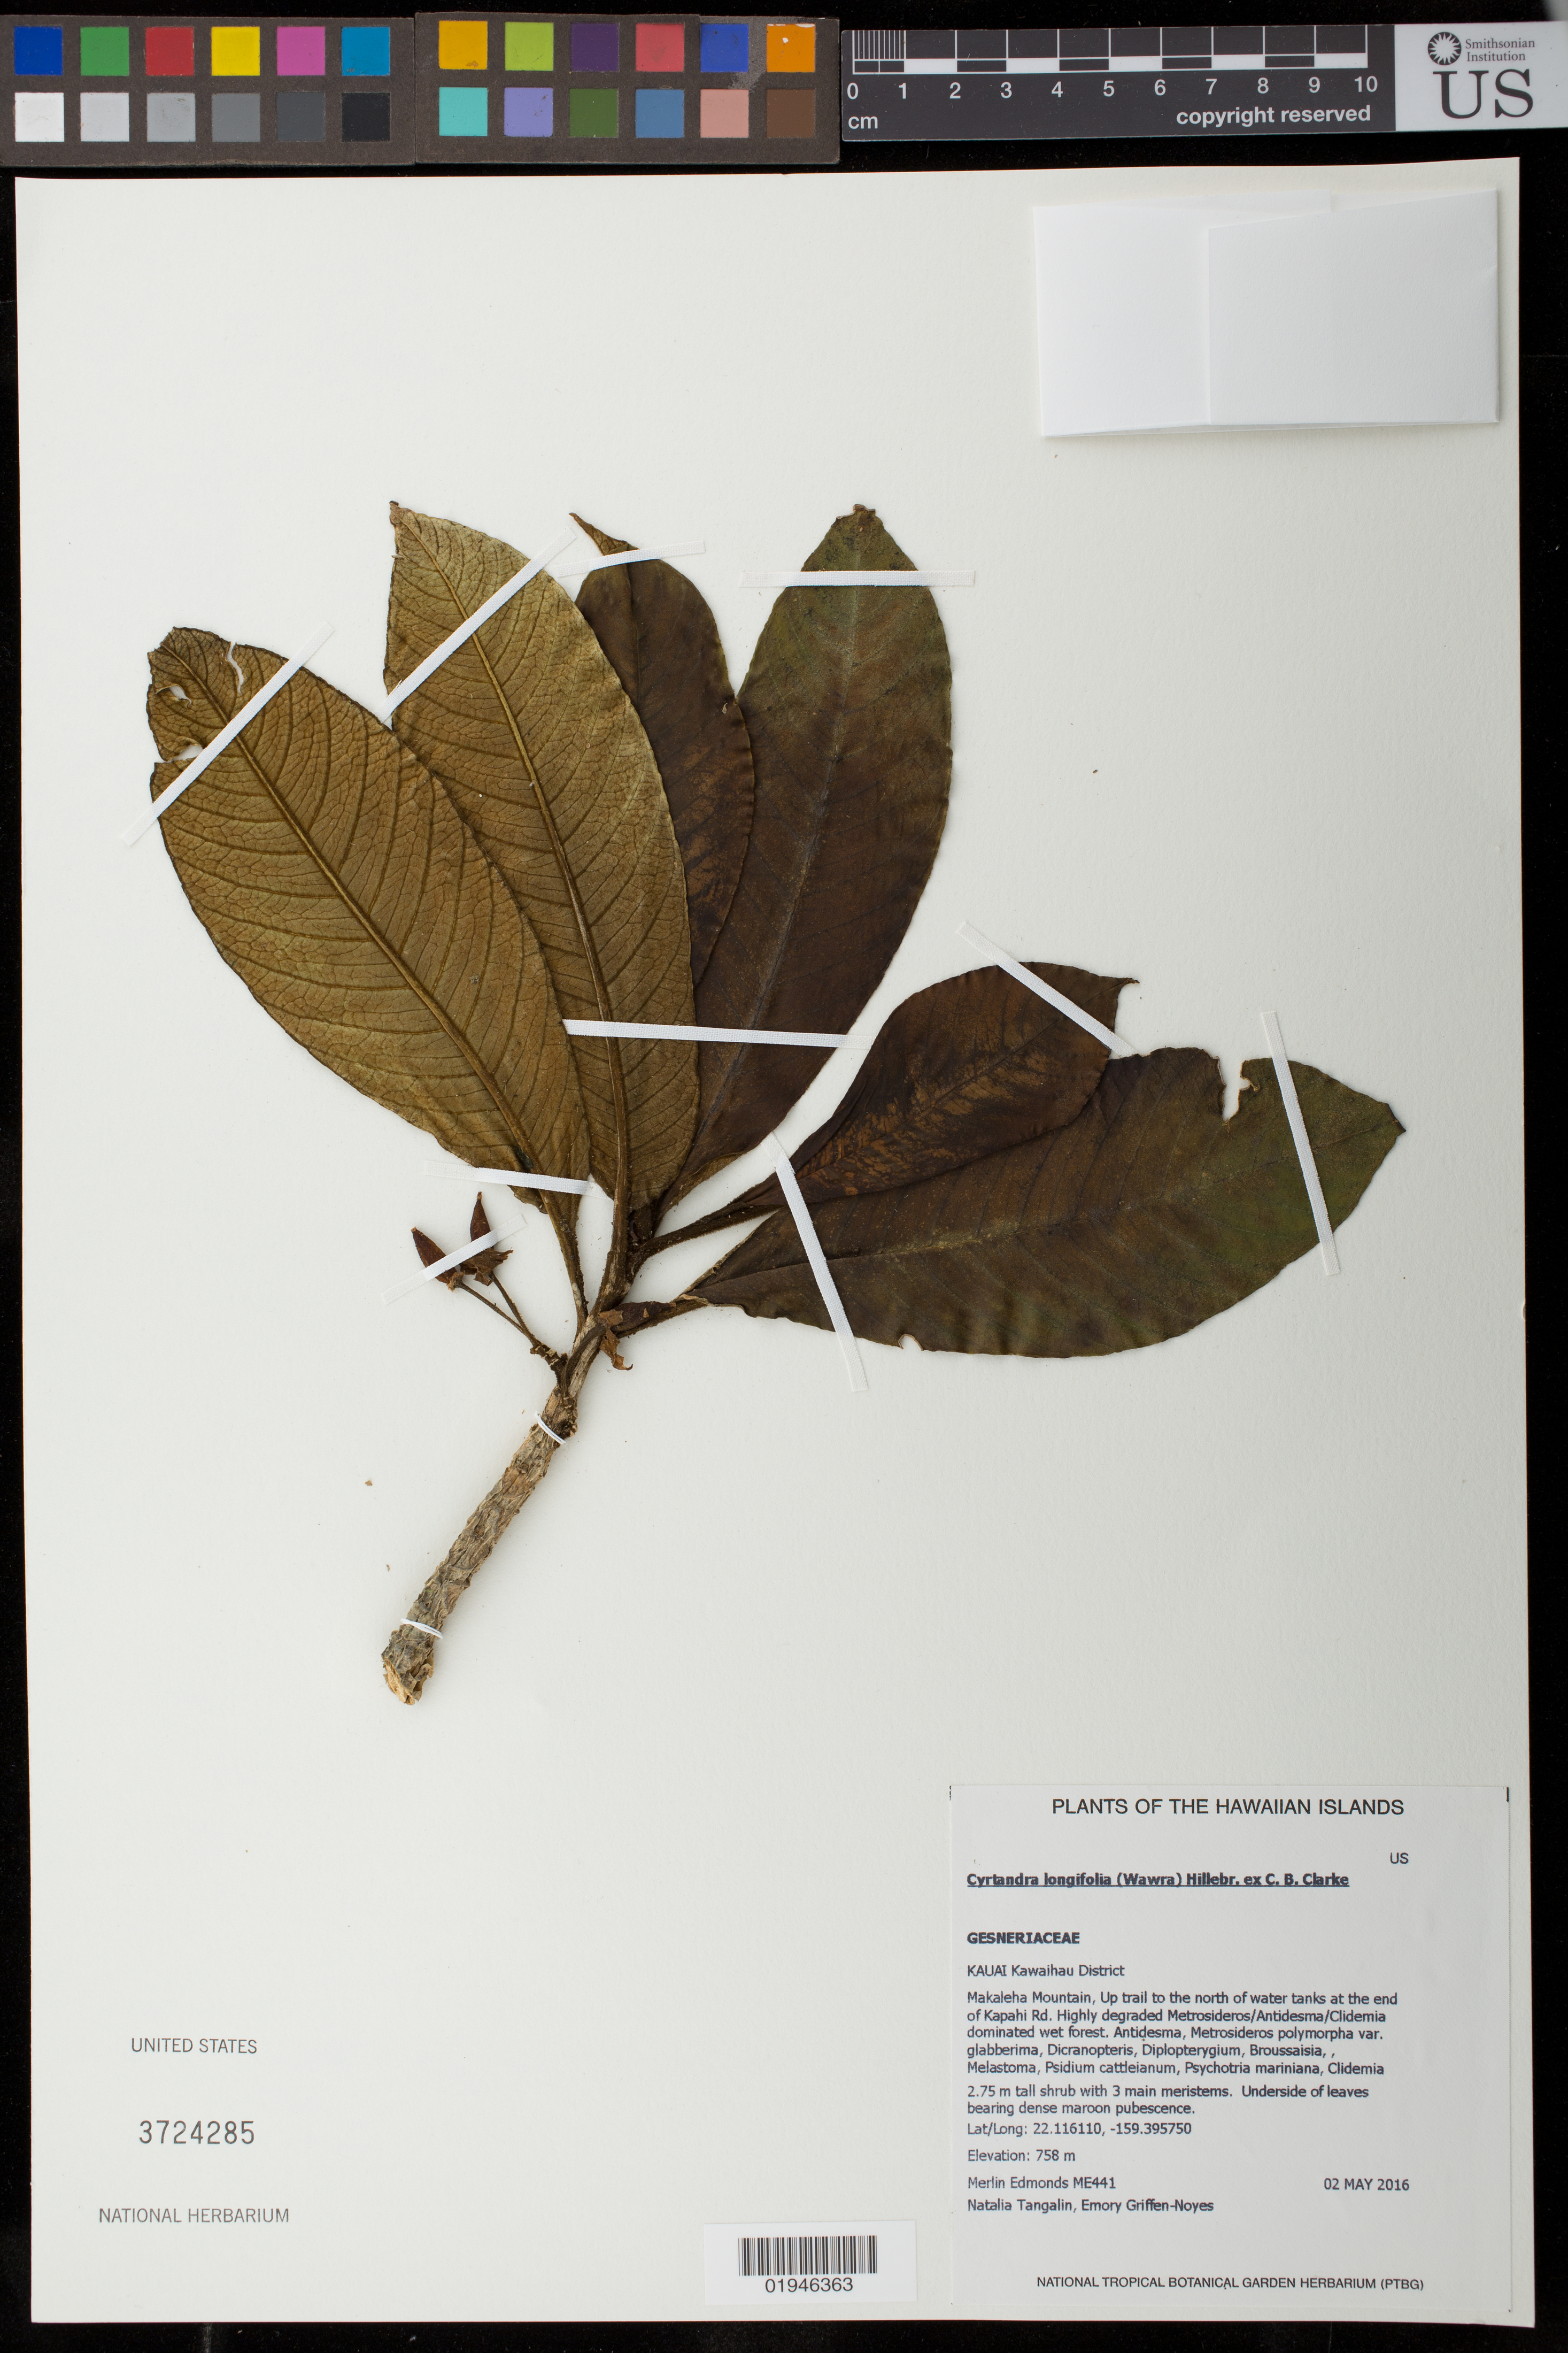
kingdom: Plantae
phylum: Tracheophyta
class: Magnoliopsida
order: Lamiales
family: Gesneriaceae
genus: Cyrtandra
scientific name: Cyrtandra longifolia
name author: (Wawra) Hillebr. ex C.B. Clarke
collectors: M. Edmonds, N. Tangalin & E. Griffin-Noyes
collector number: ME441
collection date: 2016-05-02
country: United States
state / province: Hawaii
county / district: Kauai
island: Kaua'i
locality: Kawaihau District, Makaleha Mountain, up trail to the north of water tanks at the end of Kapahi Rd.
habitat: Degraded wet forest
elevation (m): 758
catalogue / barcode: US 3724285